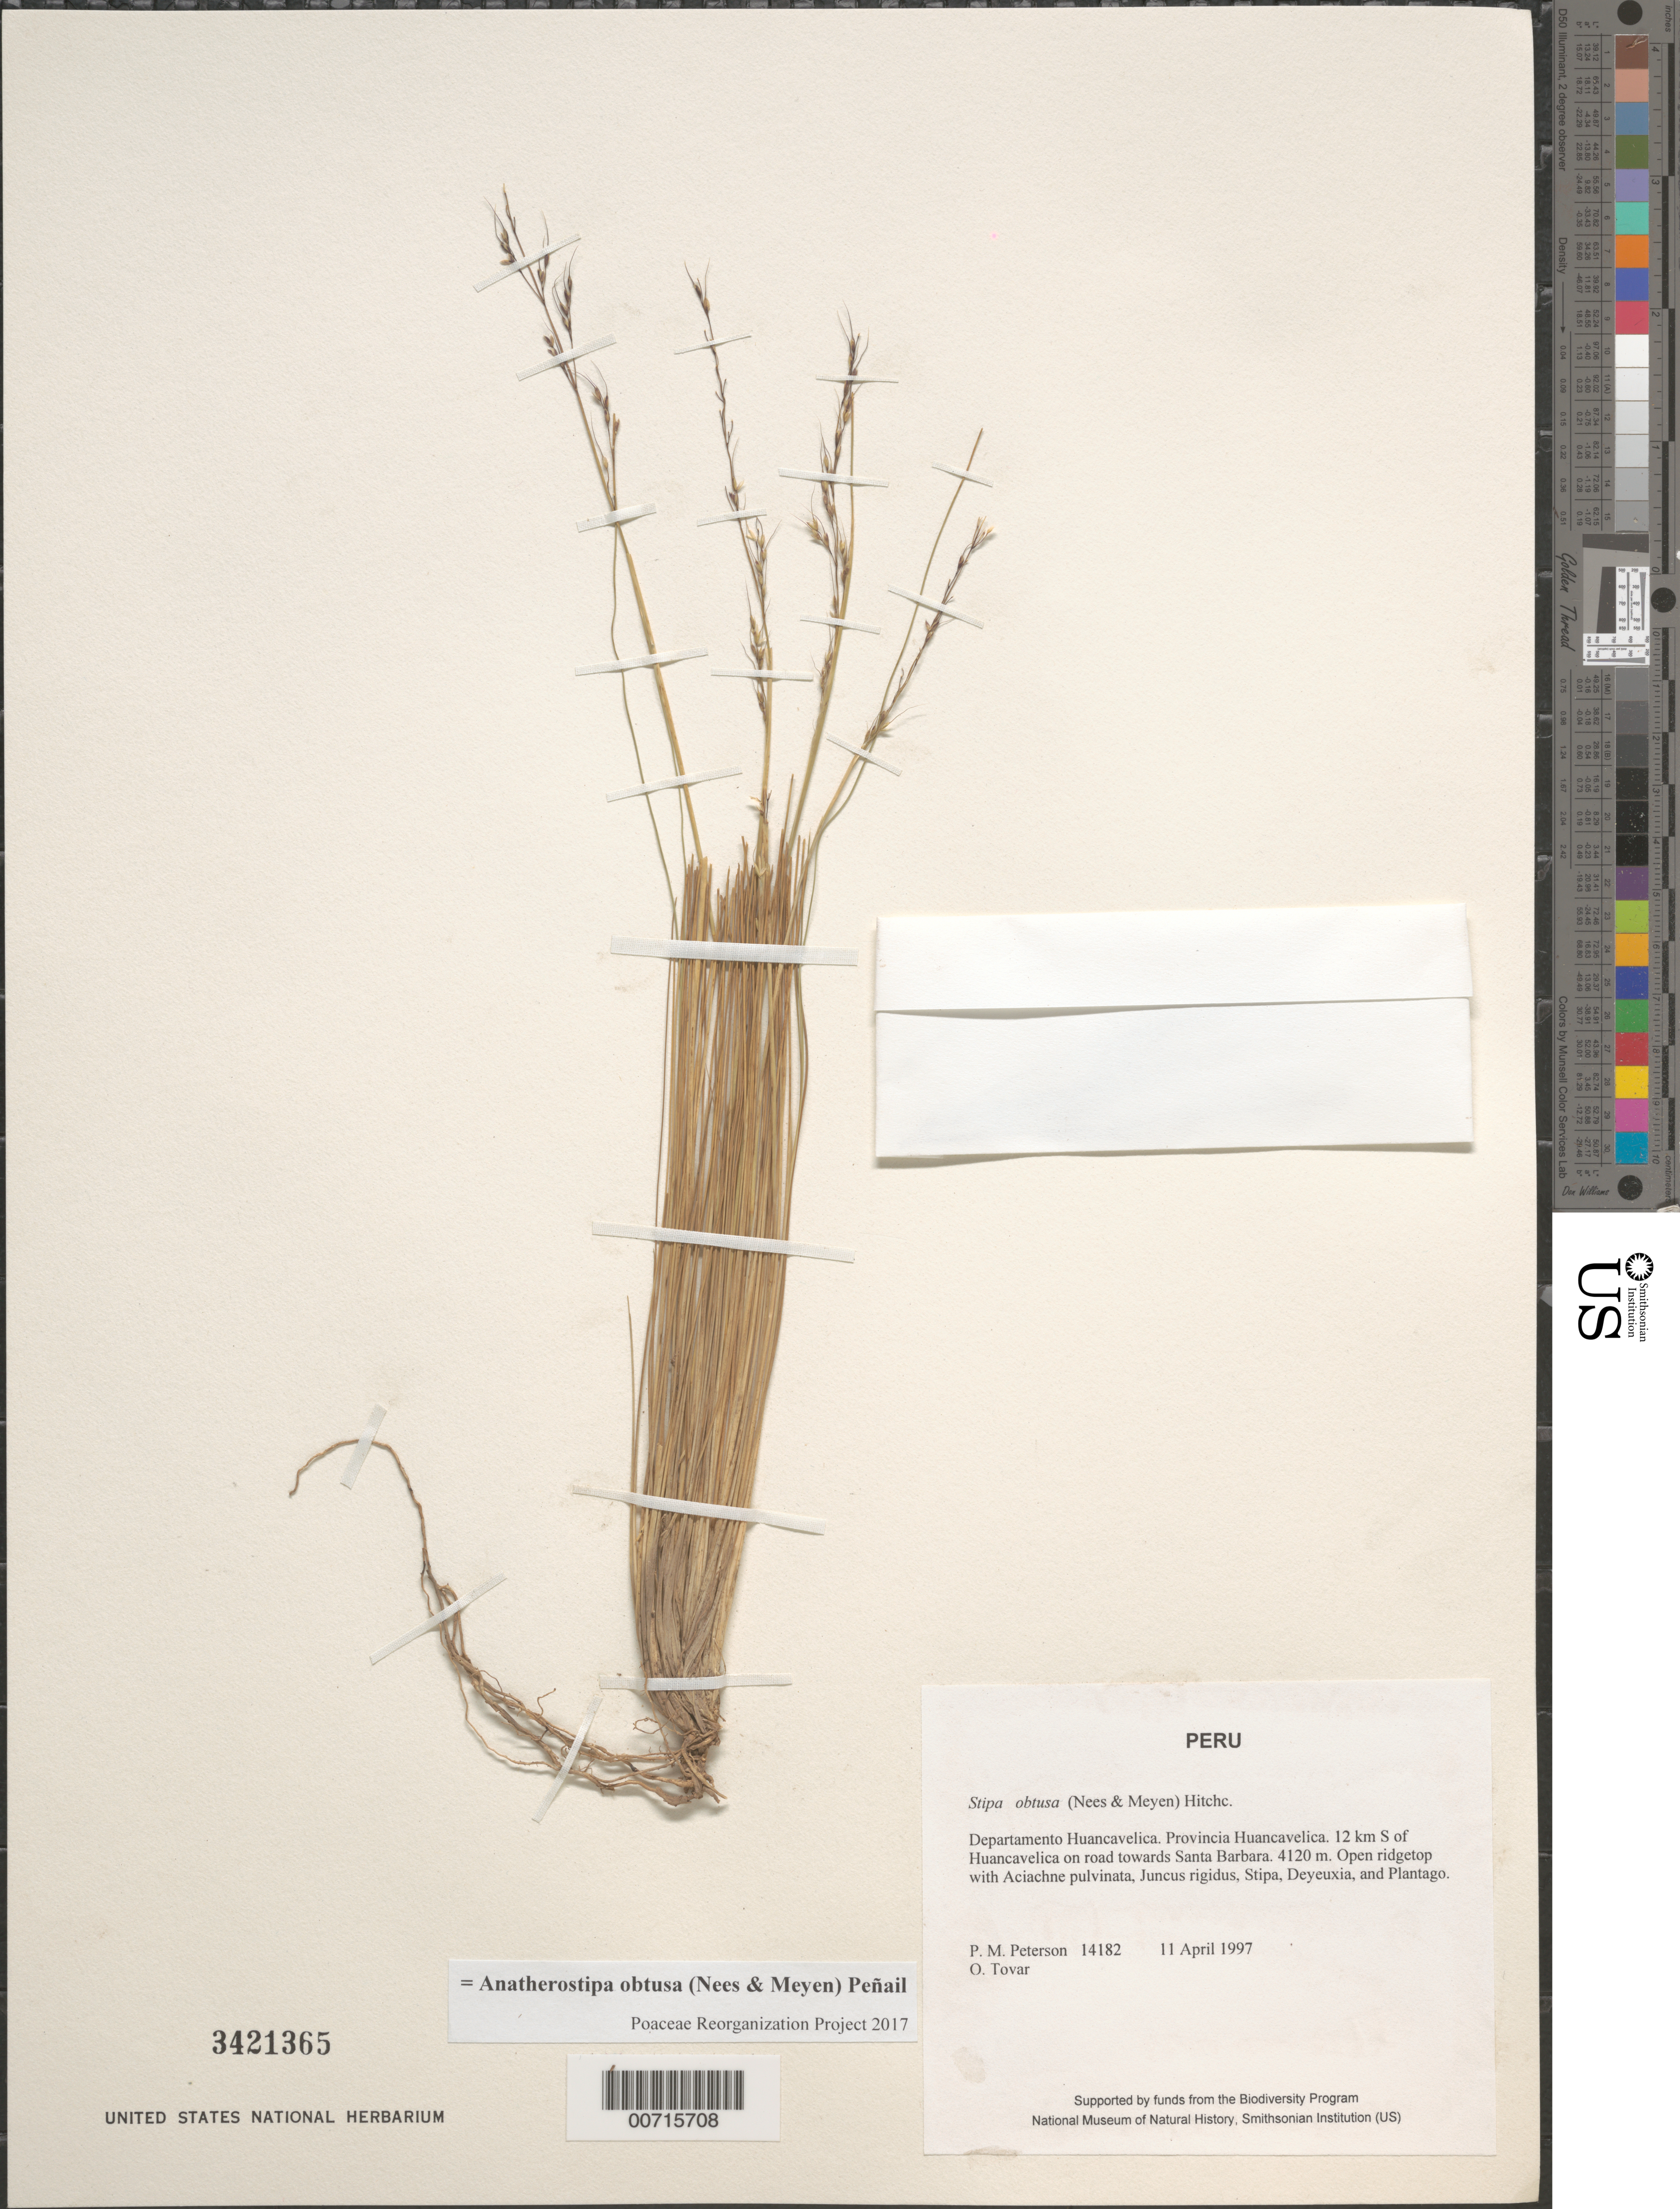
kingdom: Plantae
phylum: Tracheophyta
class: Liliopsida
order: Poales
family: Poaceae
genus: Anatherostipa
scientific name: Anatherostipa obtusa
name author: (Nees & Meyen) Peñailillo B.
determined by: Poaceae Reorganization Project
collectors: P. M. Peterson & Ó. Tovar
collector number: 14182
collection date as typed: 11 Apr 1997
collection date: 1997-04-11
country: Peru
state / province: Huancavelica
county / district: Huancavelica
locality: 12 km S of Huancavelica on road towards Santa Barbara.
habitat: Open ridgetop with Aciachne pulvinata, Juncus rigidus, Stipa, Deyeuxia, and Plantago.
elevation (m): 4120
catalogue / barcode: US 3421365